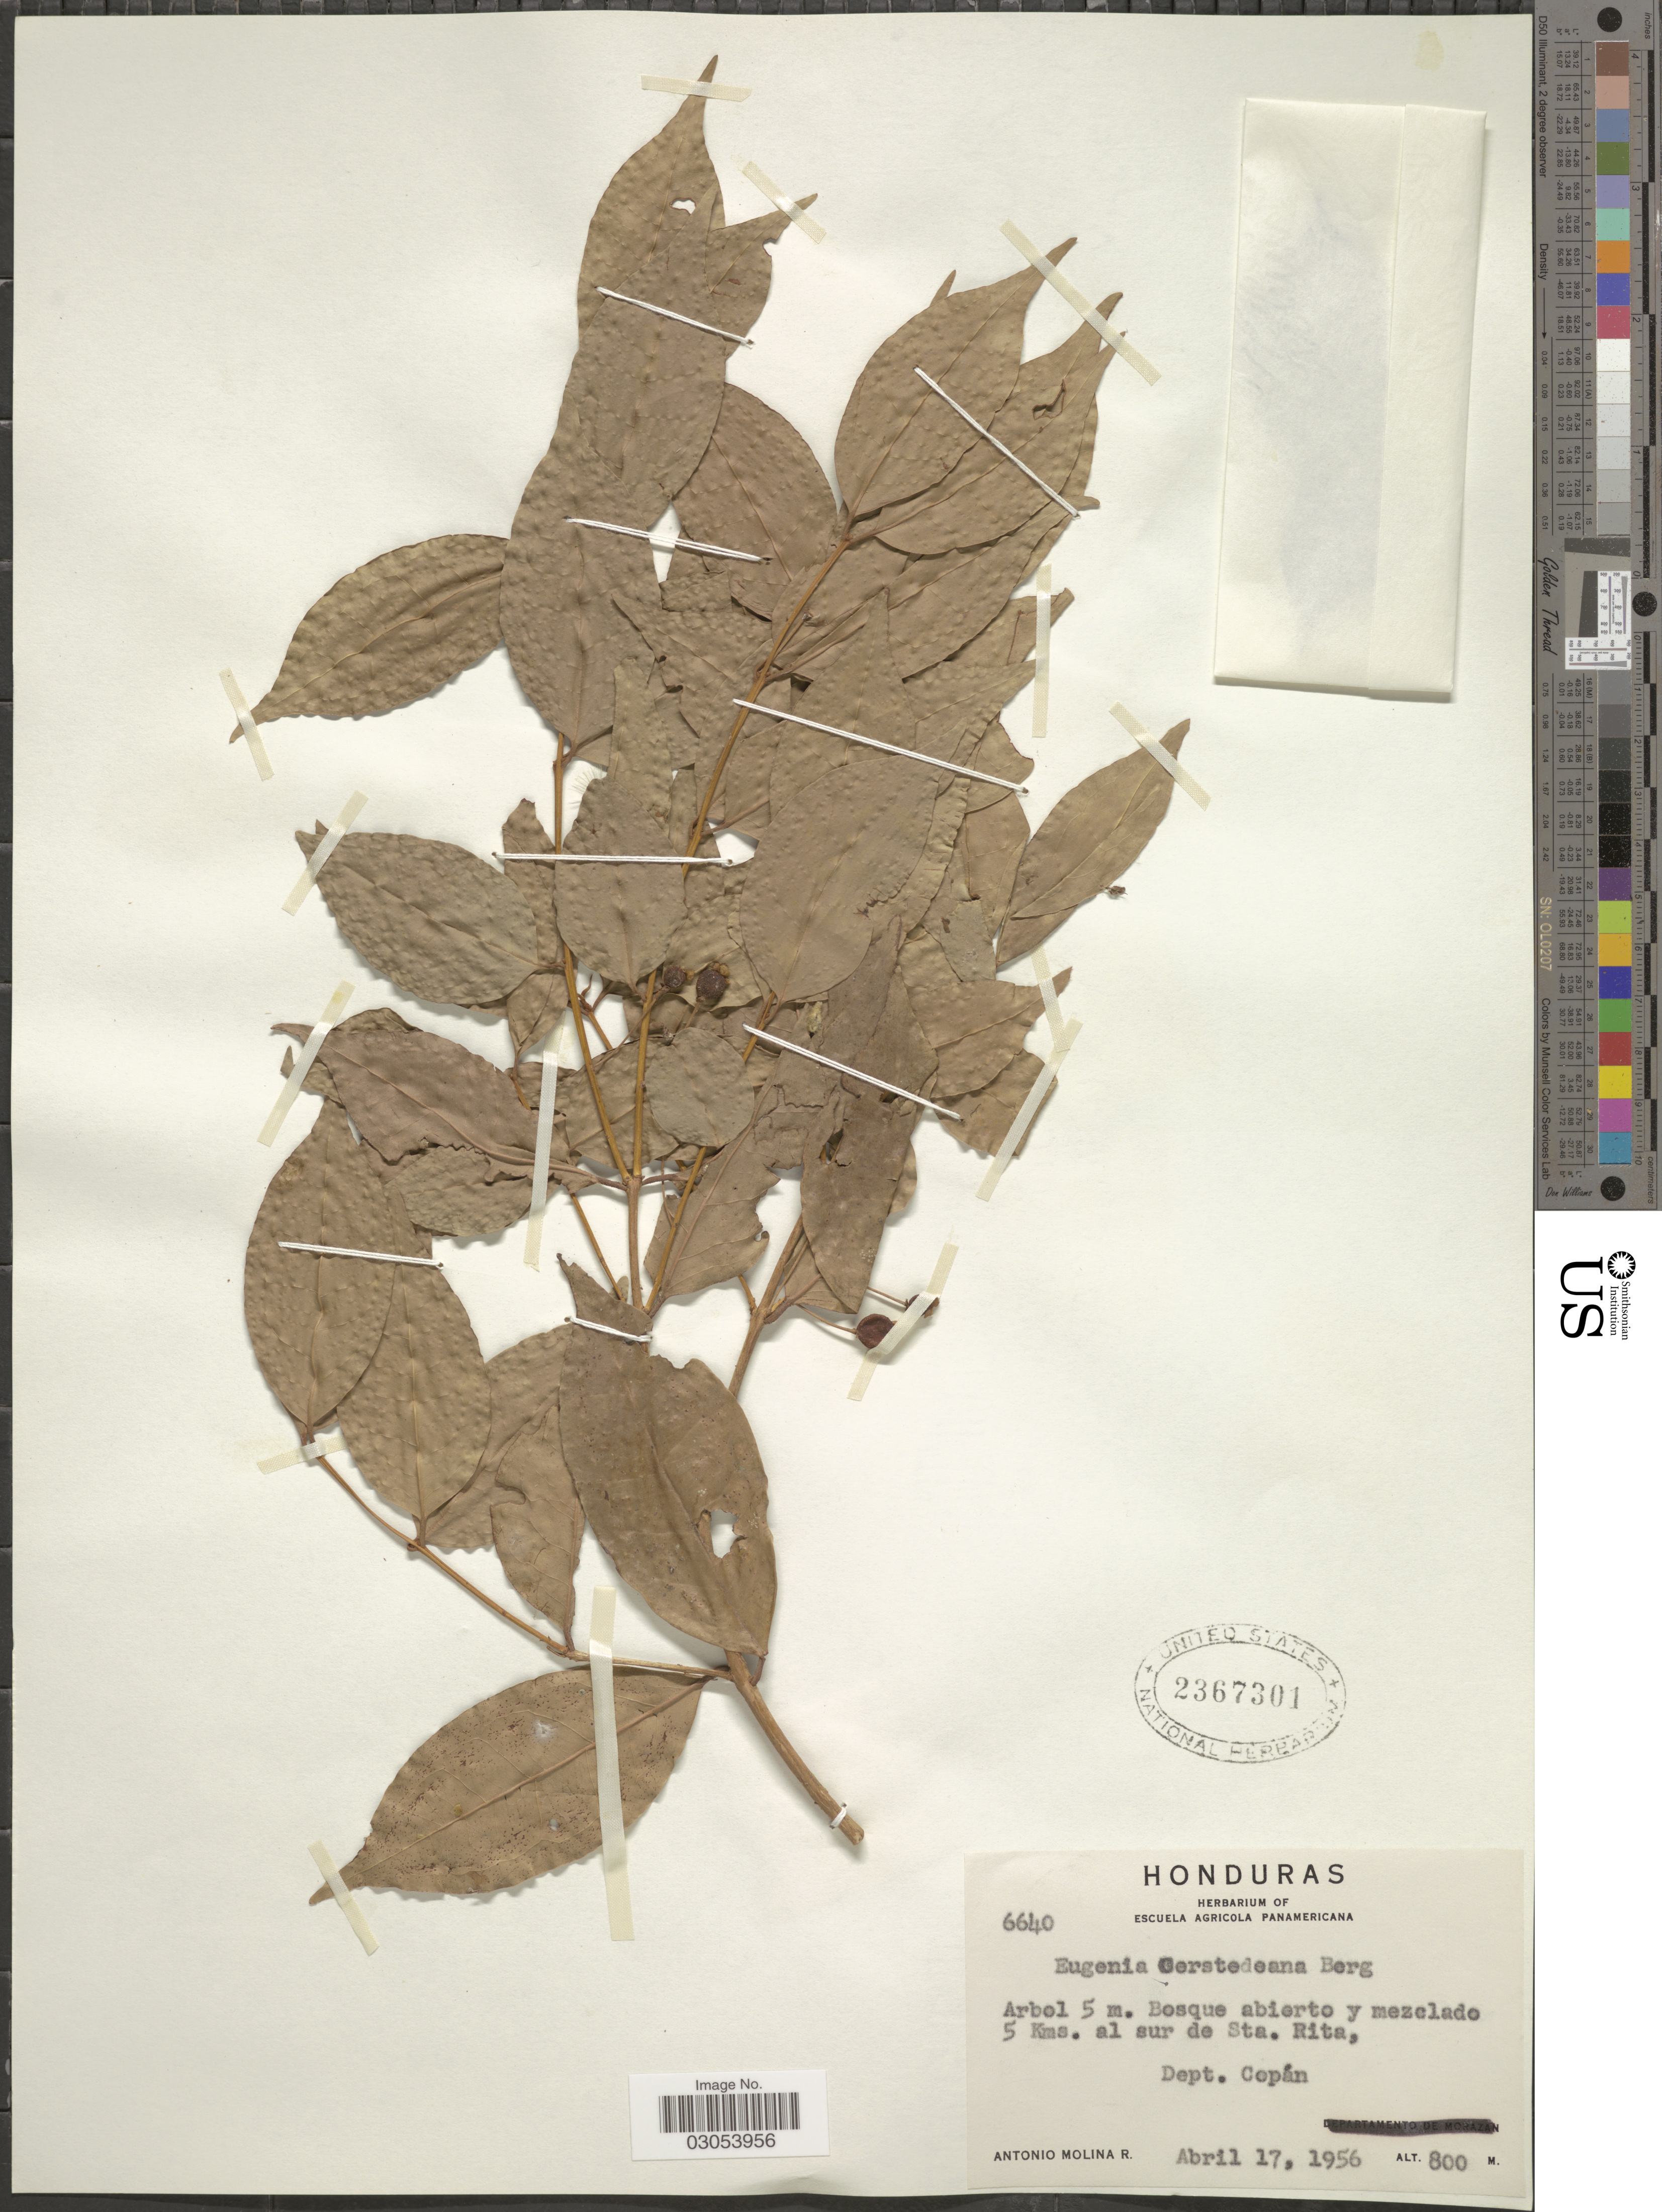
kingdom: Plantae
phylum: Tracheophyta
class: Magnoliopsida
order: Myrtales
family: Myrtaceae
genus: Eugenia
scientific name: Eugenia oerstediana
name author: O. Berg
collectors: A. Molina R.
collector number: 6640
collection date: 1956-04-17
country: Honduras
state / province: Copán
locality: Bosque abierto y mezclado 5 Kms. al sur de Sta. Rita, Dept. Copán.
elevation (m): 800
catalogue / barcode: US 2367301